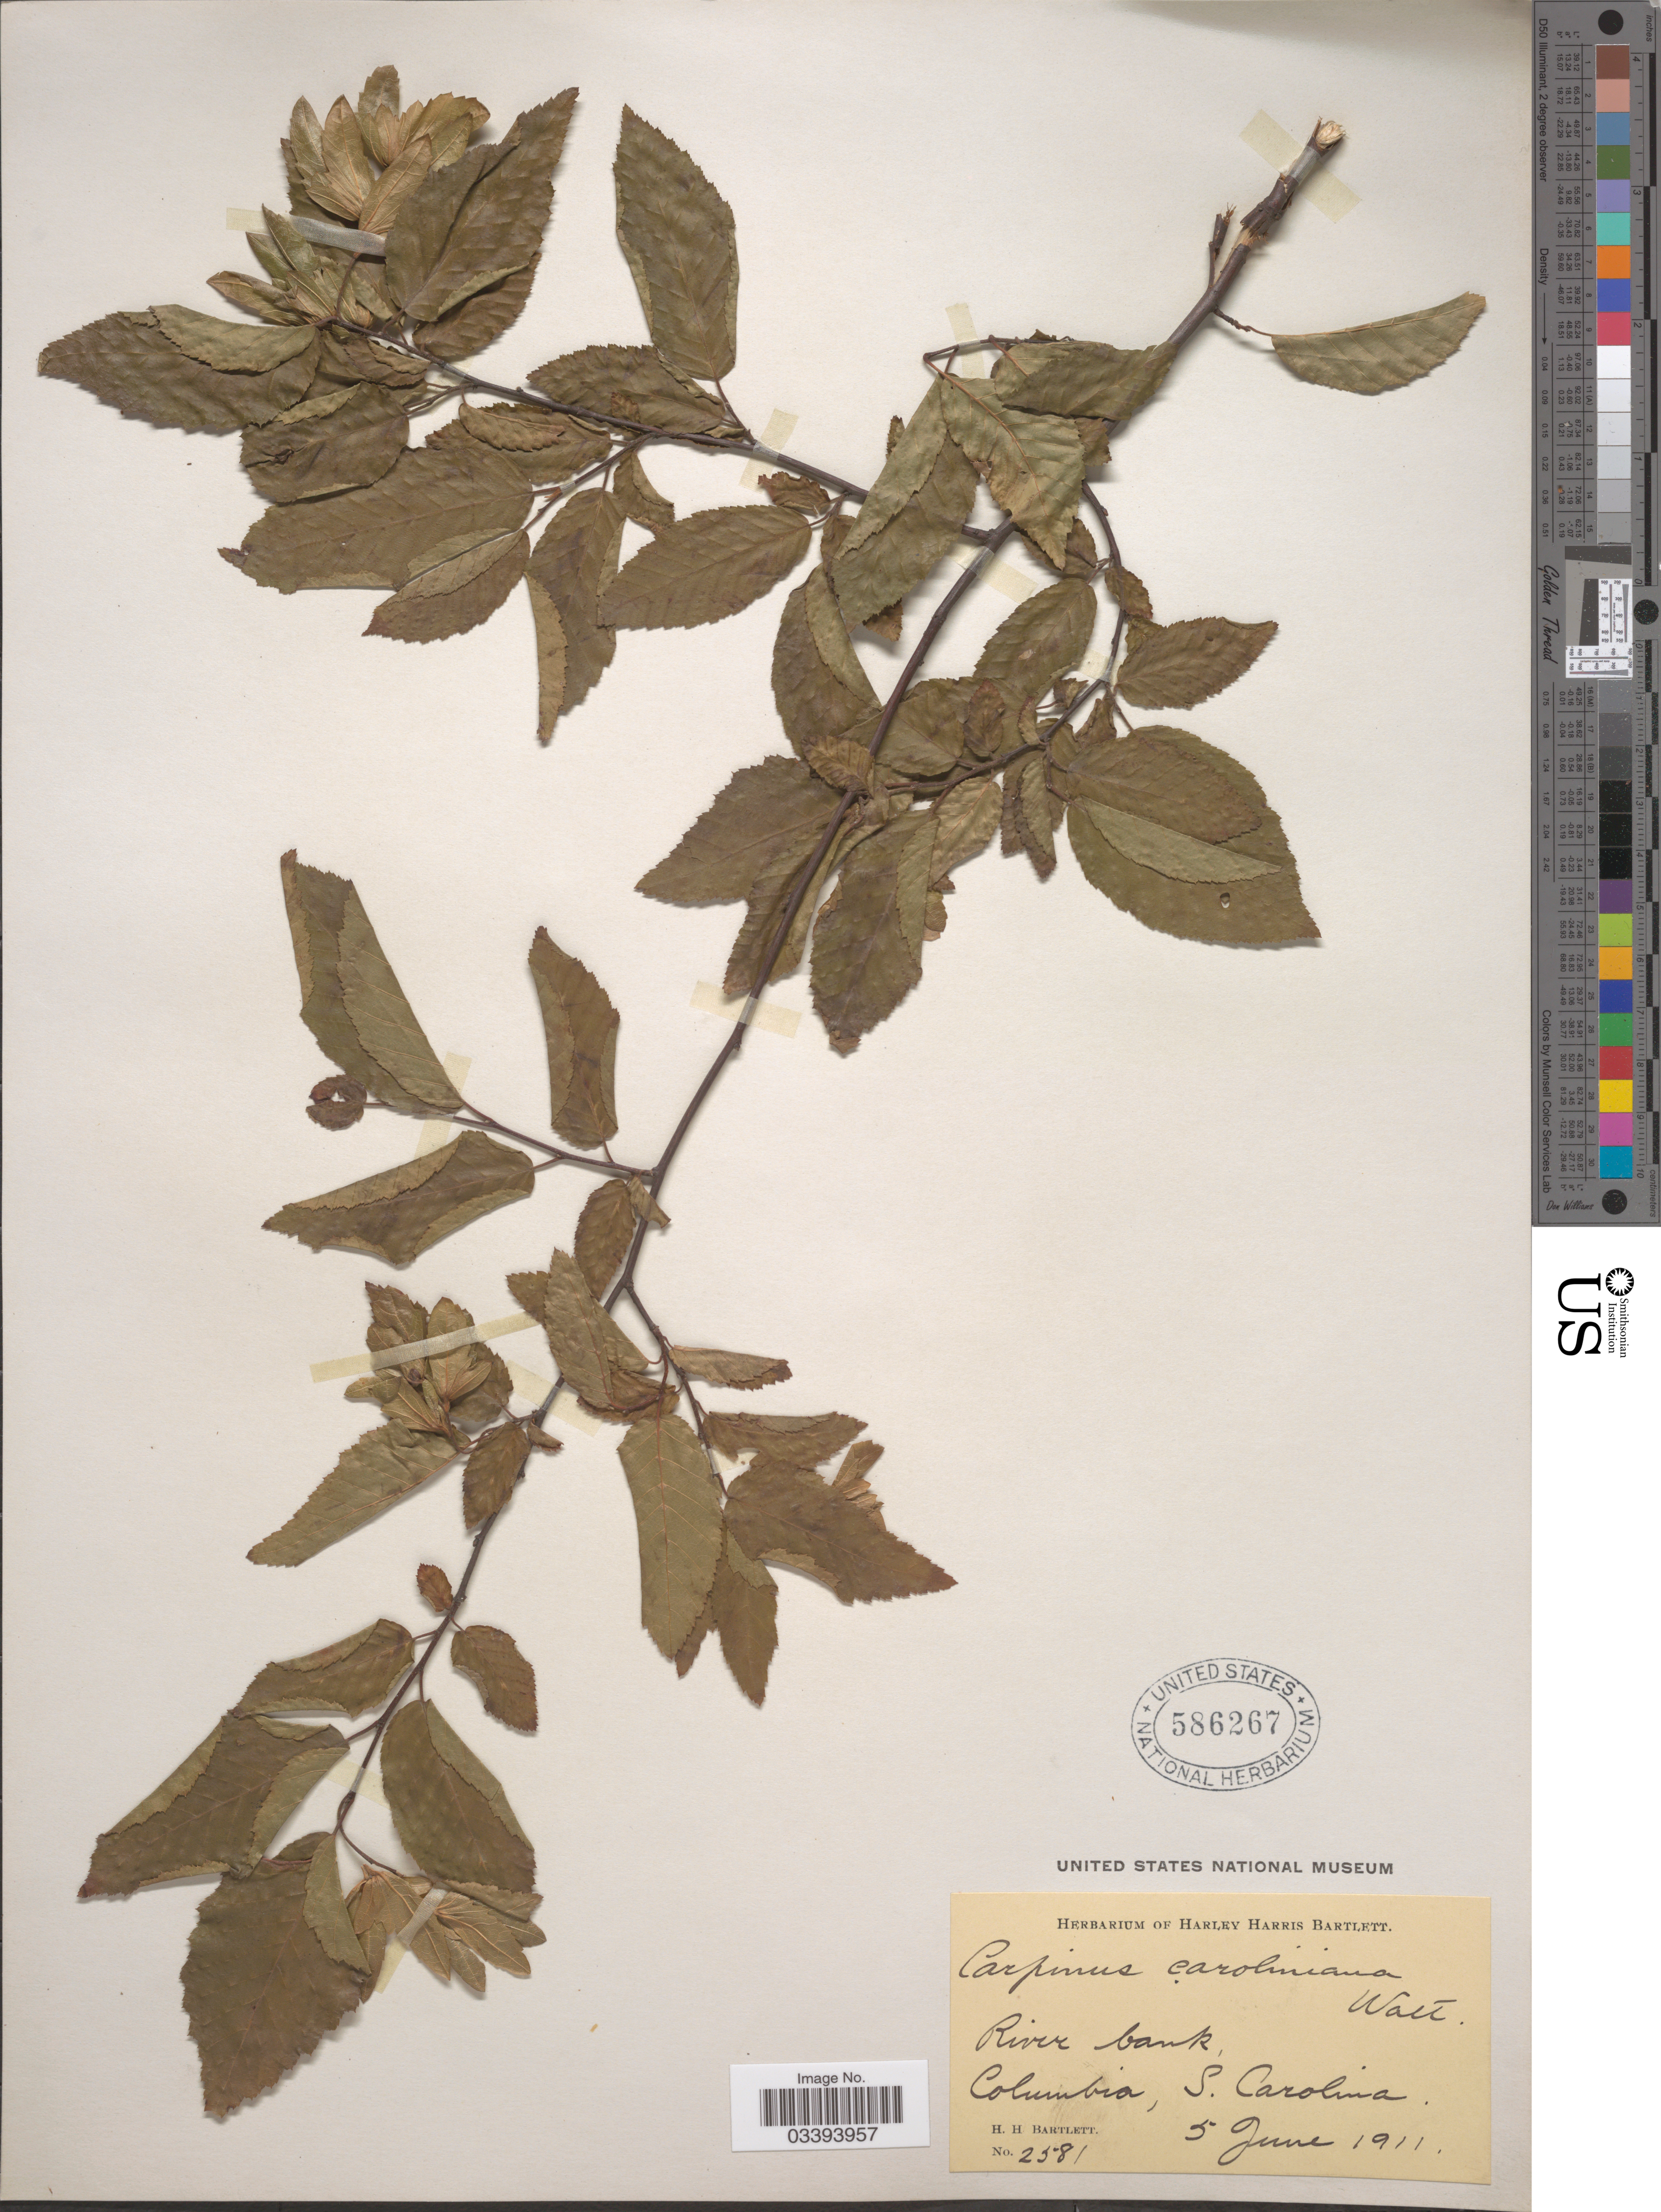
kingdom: Plantae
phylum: Tracheophyta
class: Magnoliopsida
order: Fagales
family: Betulaceae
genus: Carpinus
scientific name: Carpinus caroliniana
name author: Walter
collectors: H. H. Bartlett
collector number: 2581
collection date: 1911-06-05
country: United States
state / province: South Carolina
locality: Columbia.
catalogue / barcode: US 586267